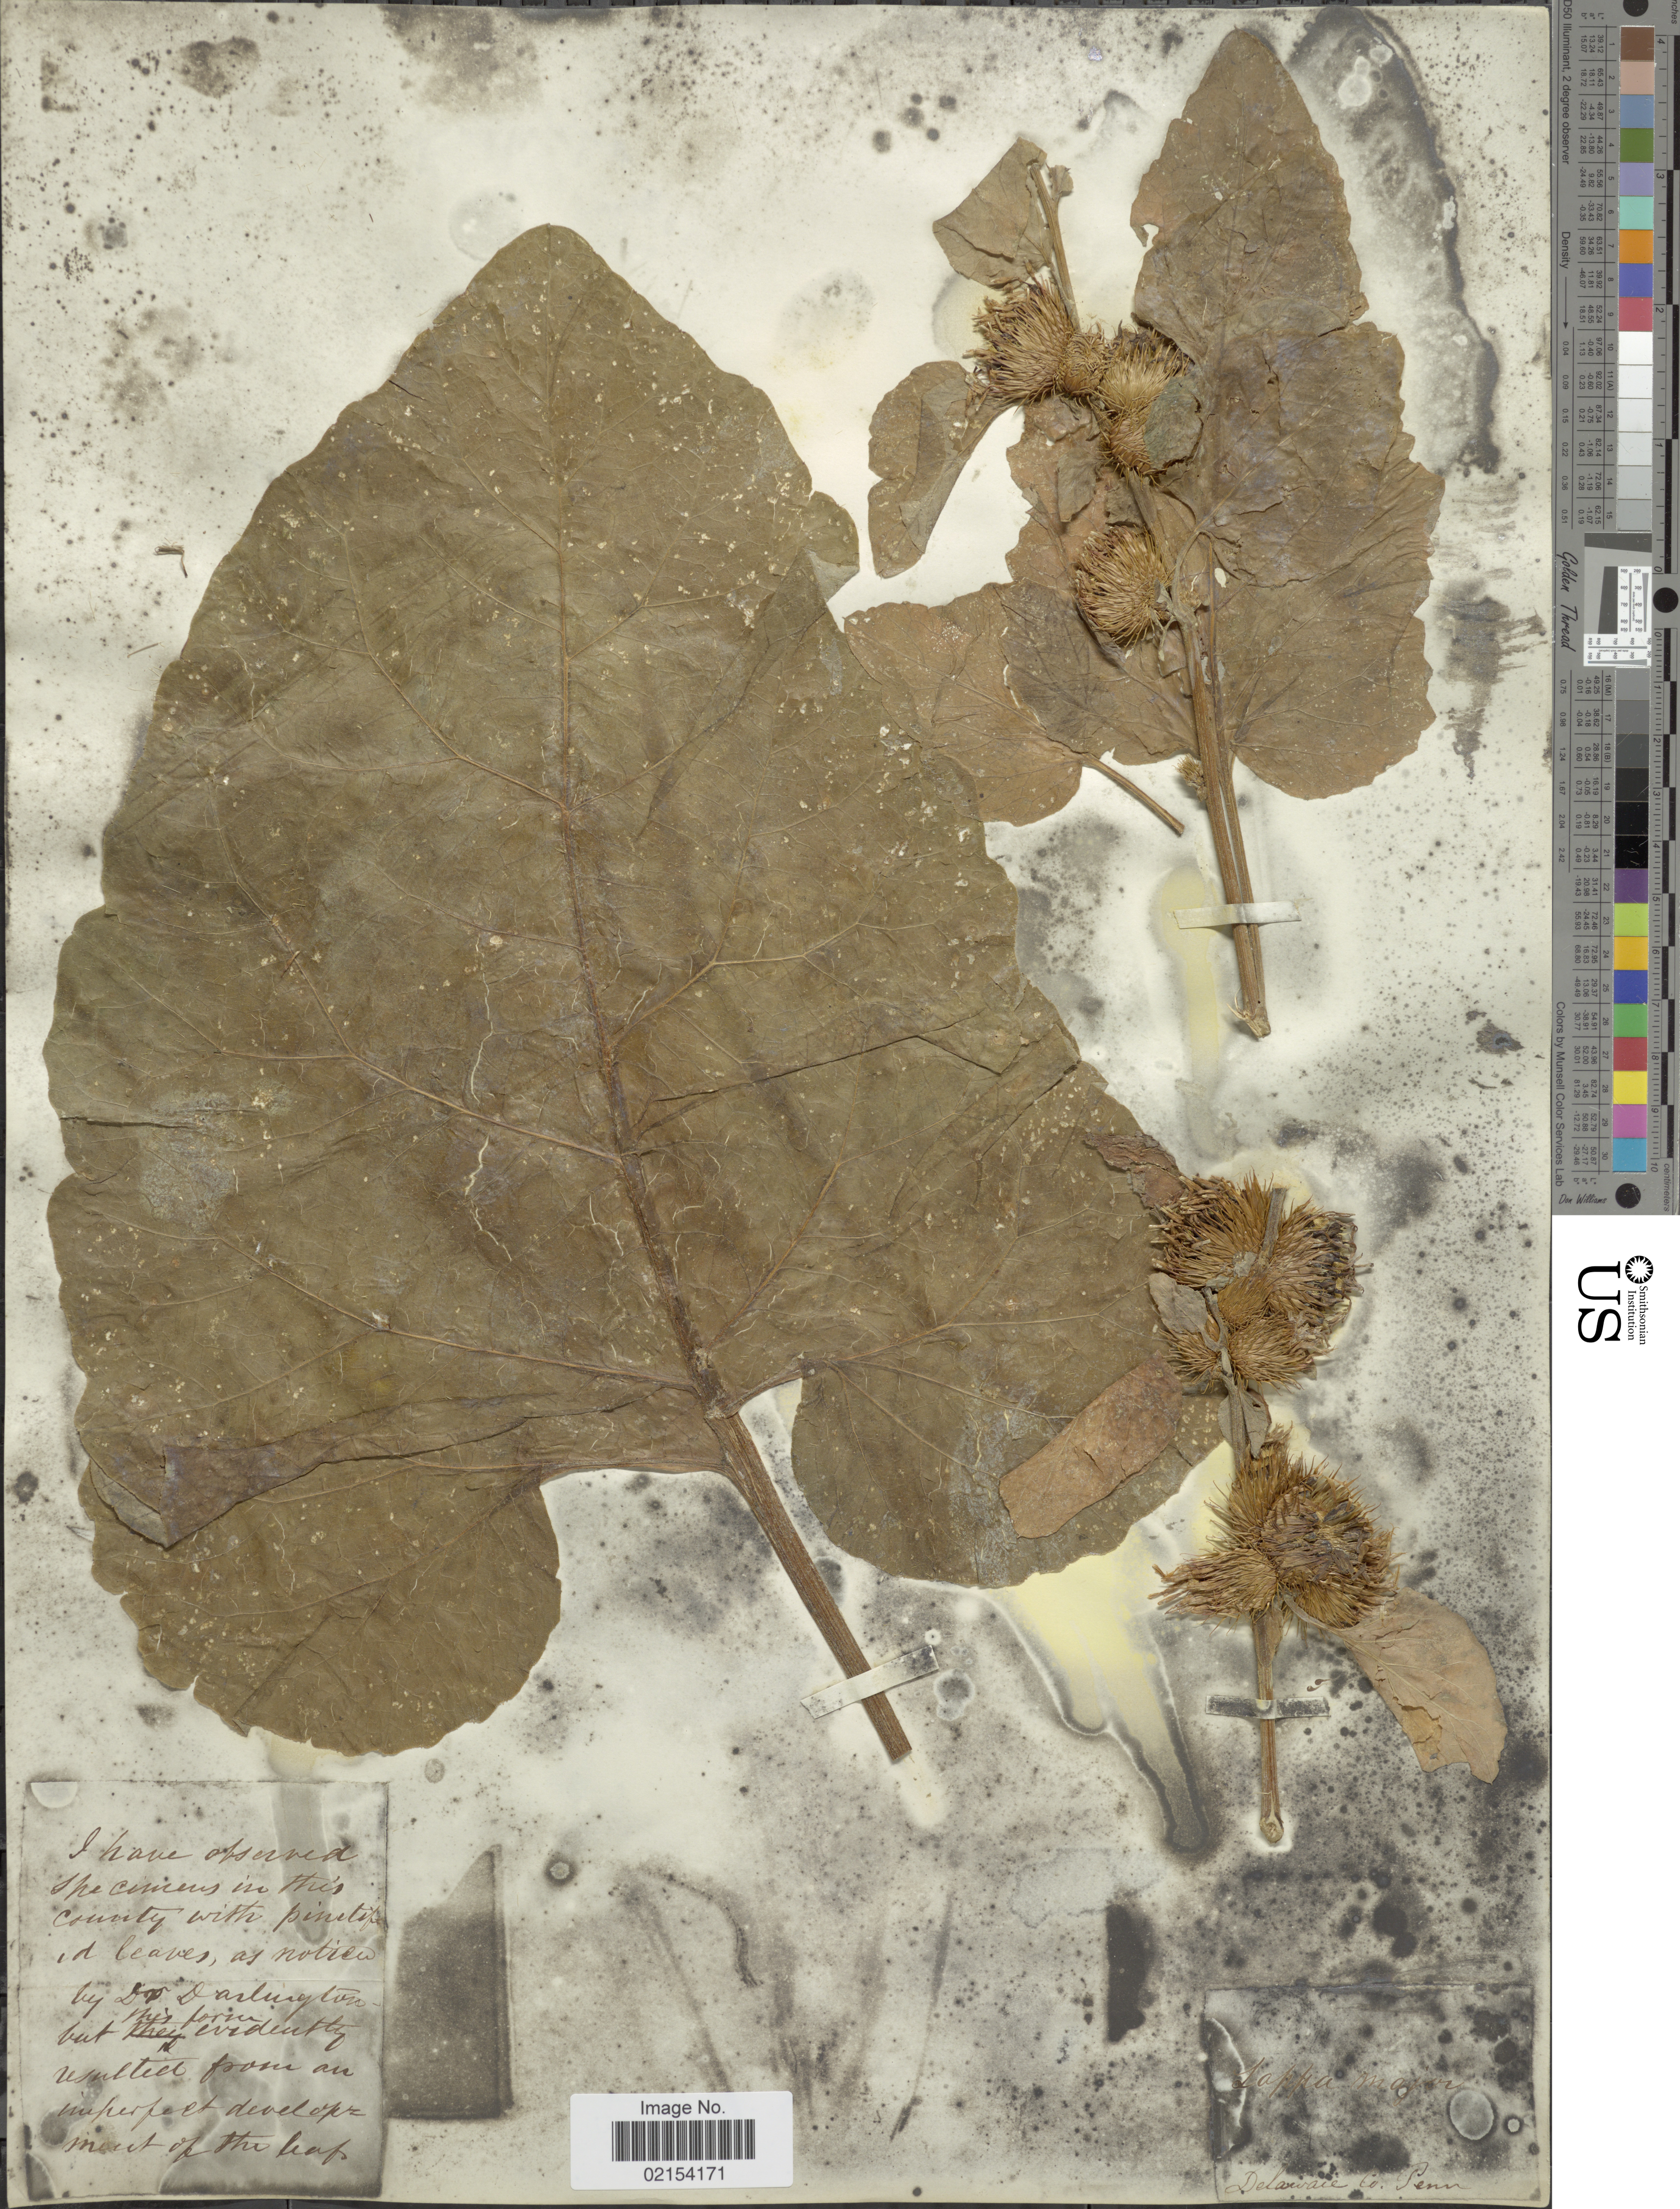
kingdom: Plantae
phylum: Tracheophyta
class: Magnoliopsida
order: Asterales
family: Asteraceae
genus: Arctium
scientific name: Arctium lappa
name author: L.